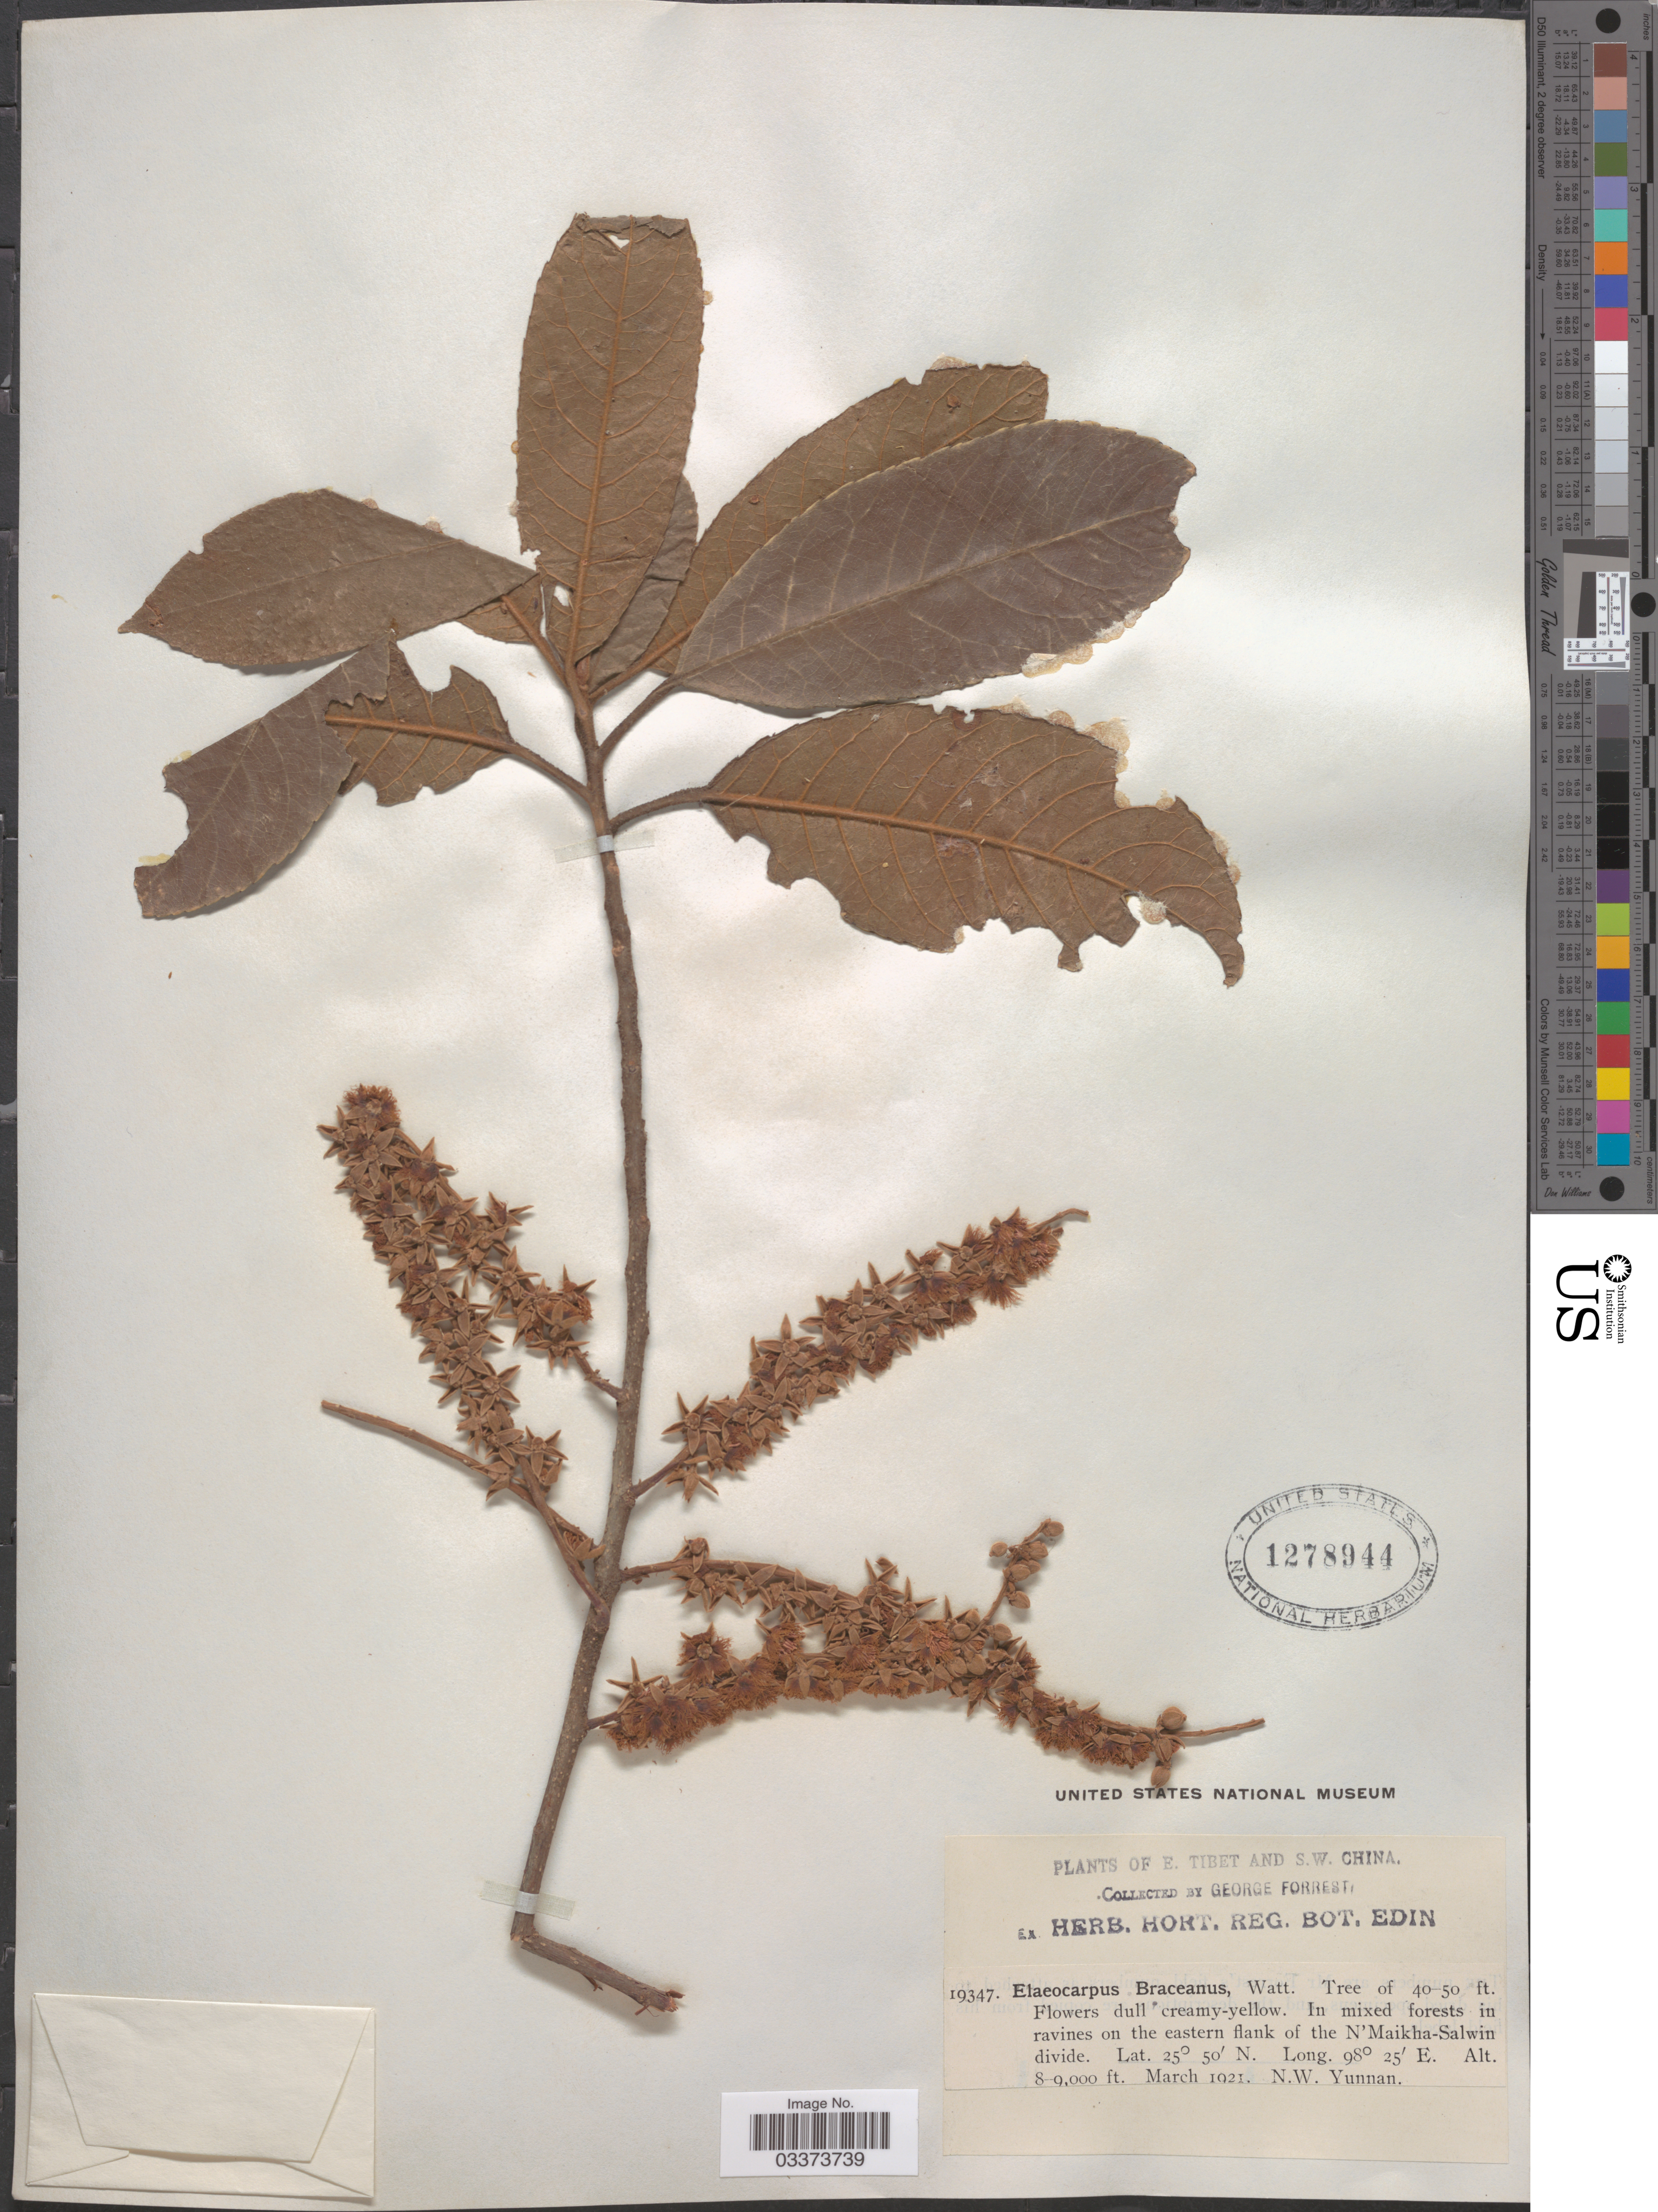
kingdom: Plantae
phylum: Tracheophyta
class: Magnoliopsida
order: Oxalidales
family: Elaeocarpaceae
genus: Elaeocarpus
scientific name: Elaeocarpus braceanus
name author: Watt ex C.B. Clarke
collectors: G. Forrest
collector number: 19347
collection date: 1921-03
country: China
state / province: Yunnan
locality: E. Tibet and S.W. China In mixed forests in ravines on the eastern flank of the N'Maikha-Salwin divide, N.W. Yunnan.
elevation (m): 2438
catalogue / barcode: US 1278944